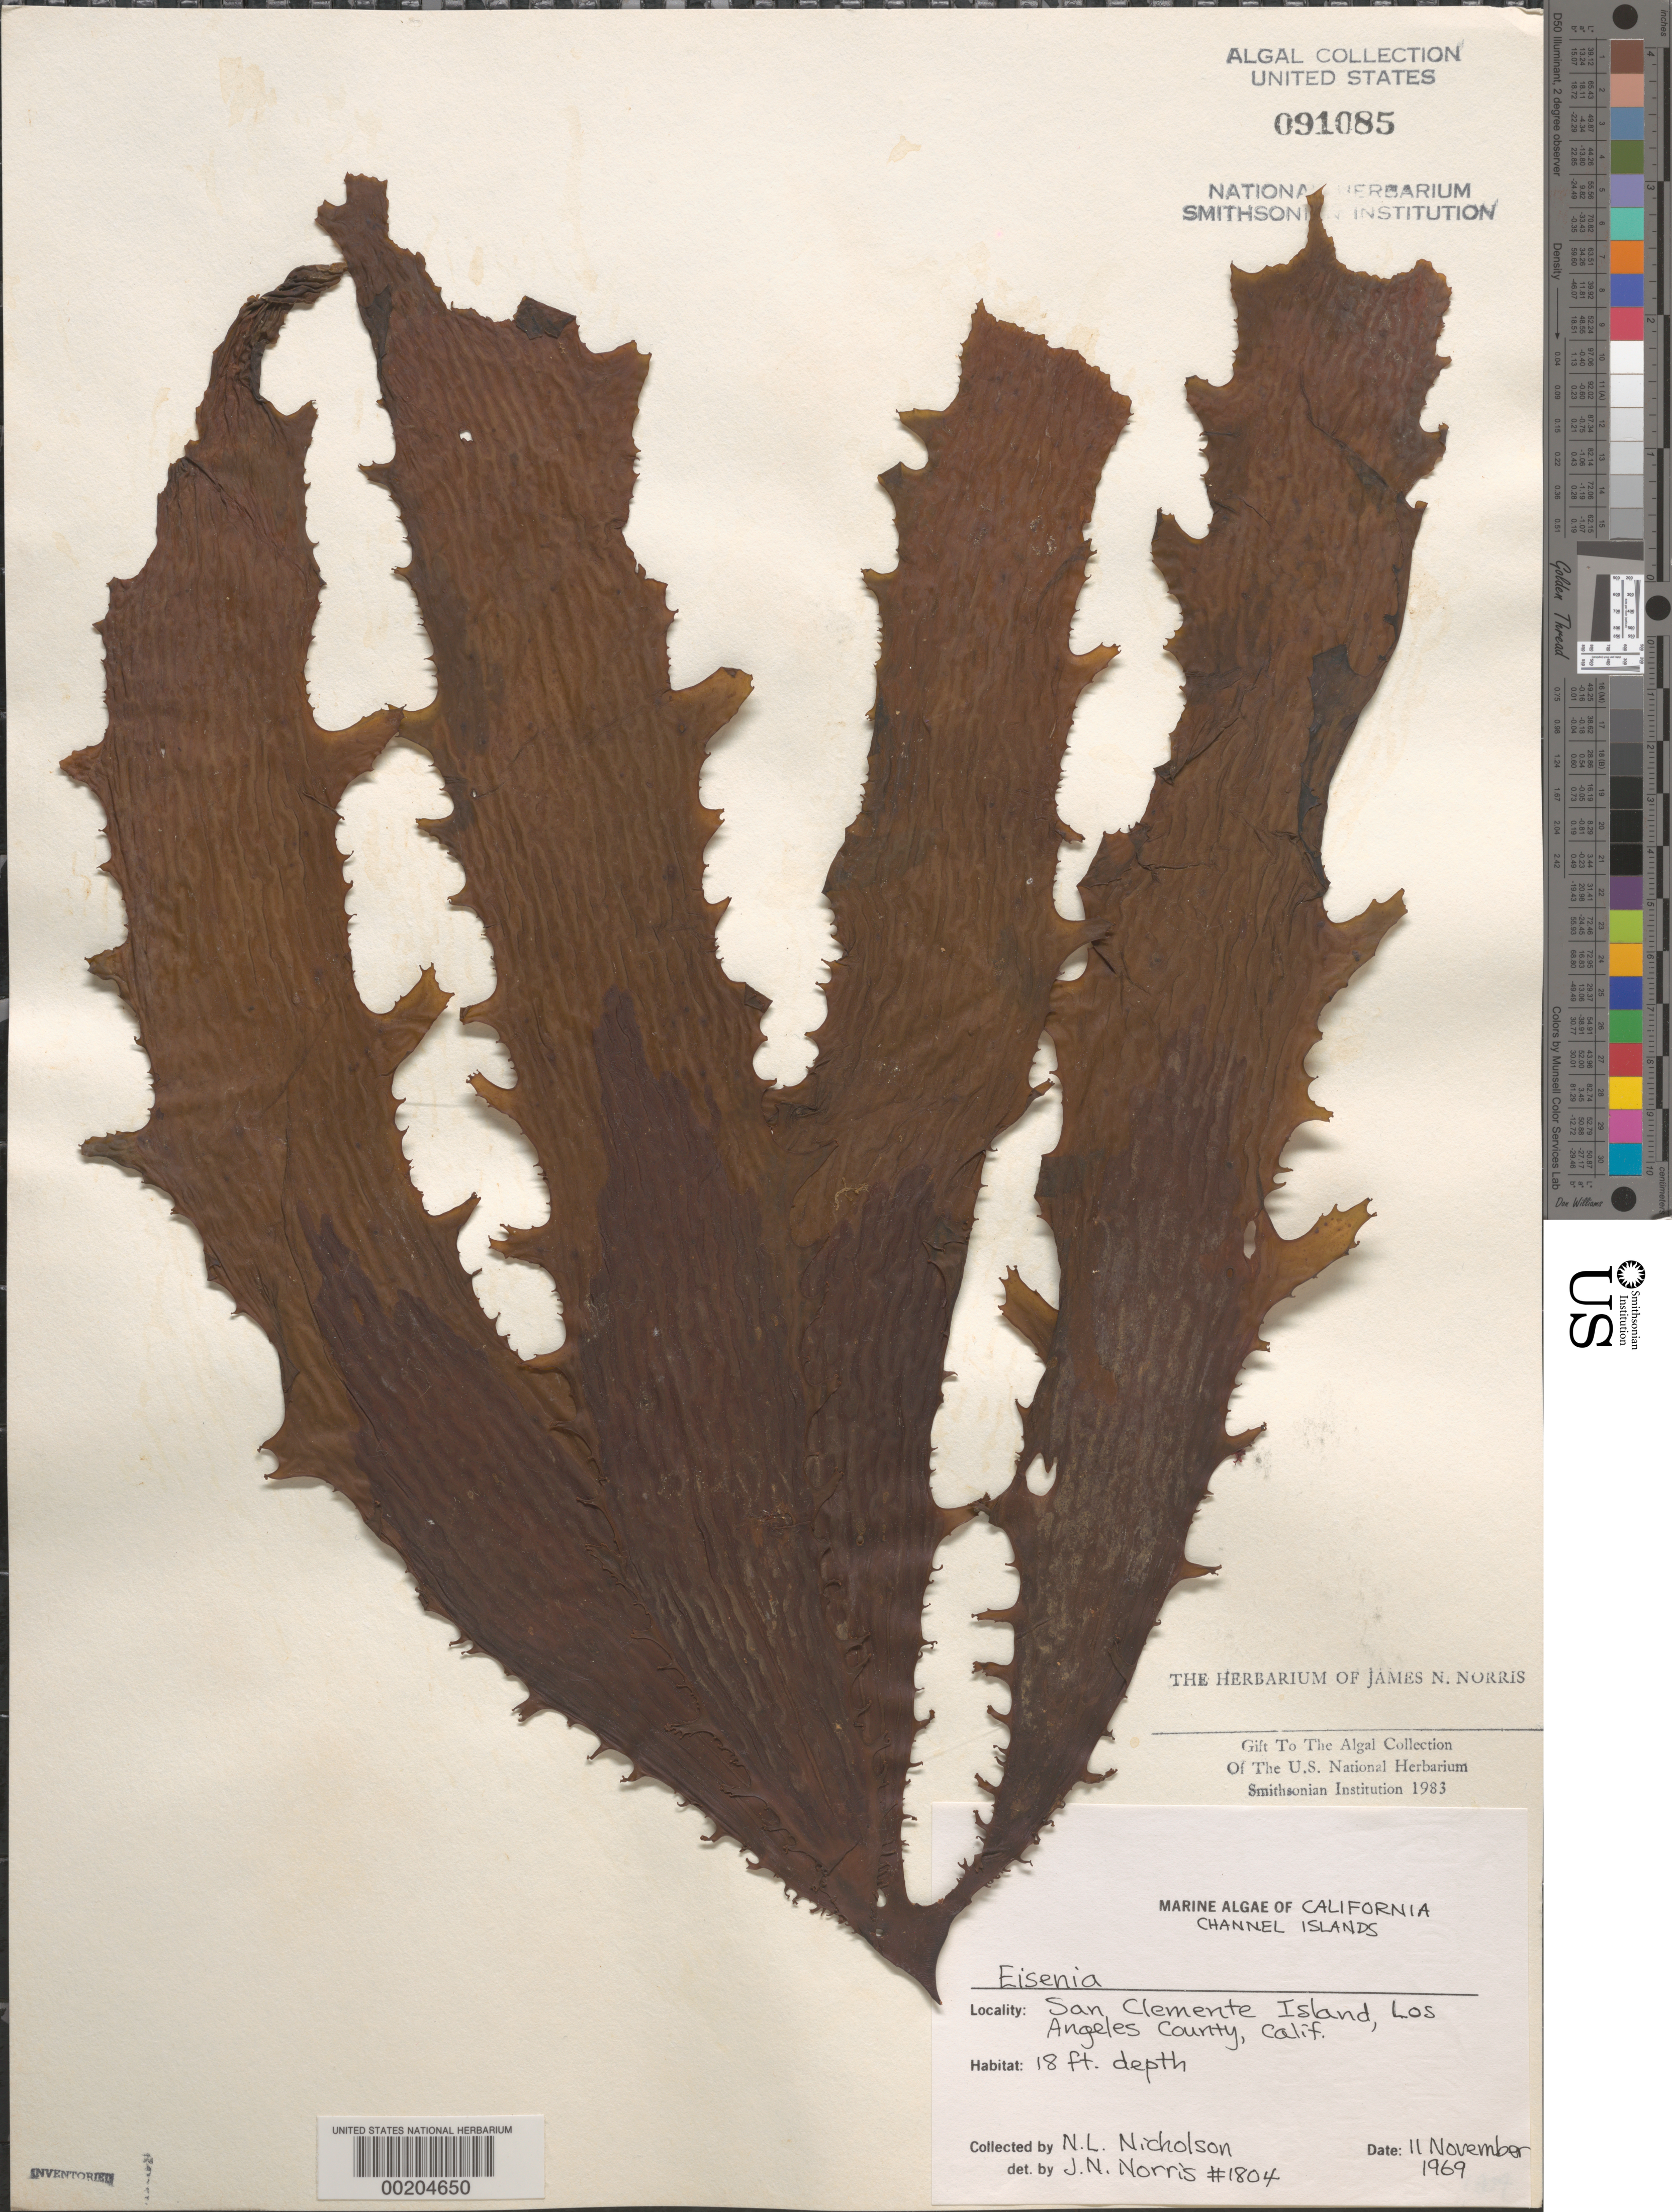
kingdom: Chromista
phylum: Ochrophyta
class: Phaeophyceae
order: Laminariales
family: Lessoniaceae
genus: Eisenia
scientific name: Eisenia sp.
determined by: Norris, James N.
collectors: N. Nicholson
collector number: JN-1804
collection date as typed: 11 Nov 1969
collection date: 1969-11-11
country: United States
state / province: California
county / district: Los Angeles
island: San Clemente Island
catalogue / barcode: US 91085